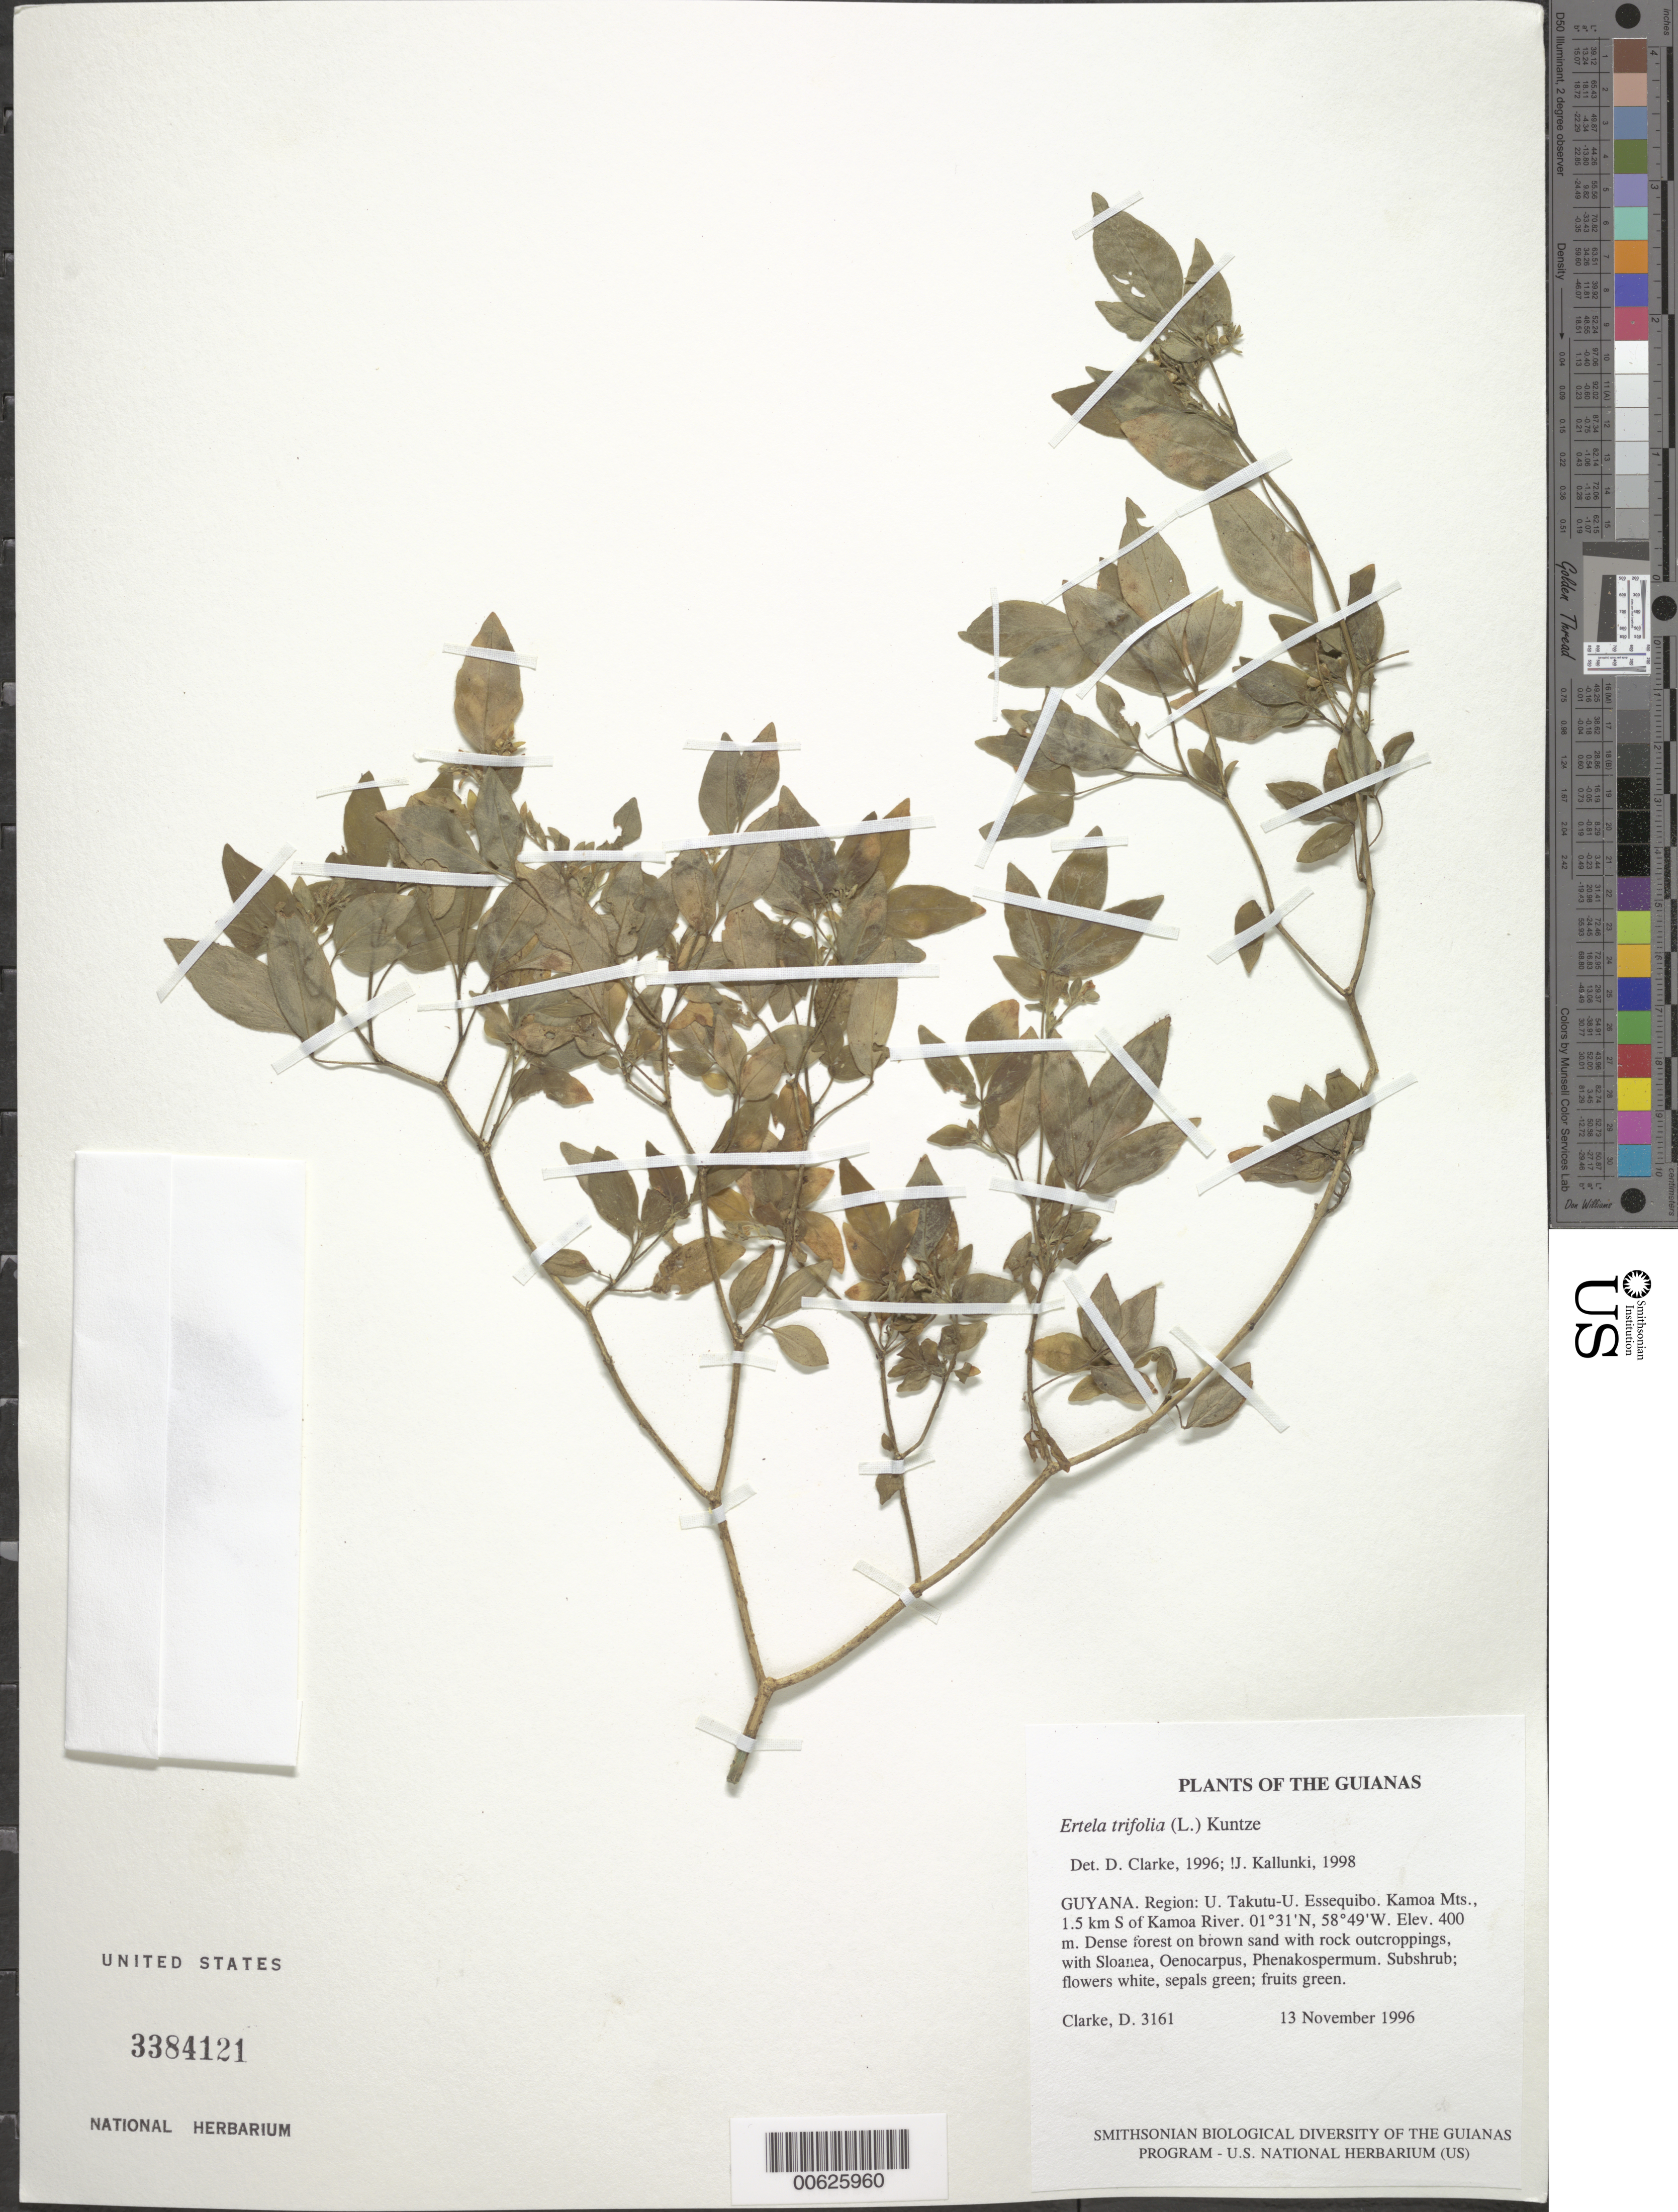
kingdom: Plantae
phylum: Tracheophyta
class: Magnoliopsida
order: Sapindales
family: Rutaceae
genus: Ertela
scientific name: Ertela trifolia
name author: (L.) Kuntze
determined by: Kallunki, Jacquelyn A.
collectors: H. D. Clarke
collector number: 3161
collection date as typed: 13 November 1996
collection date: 1996-11-13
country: Guyana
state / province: U. Takutu-U. Essequibo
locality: Kamoa Mts., 1.5 km S of Kamoa River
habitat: Dense forest on brown sand with rock outcroppings, with Sloanea, Oenocarpus, Phenakospermum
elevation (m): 400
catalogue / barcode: US 3384121